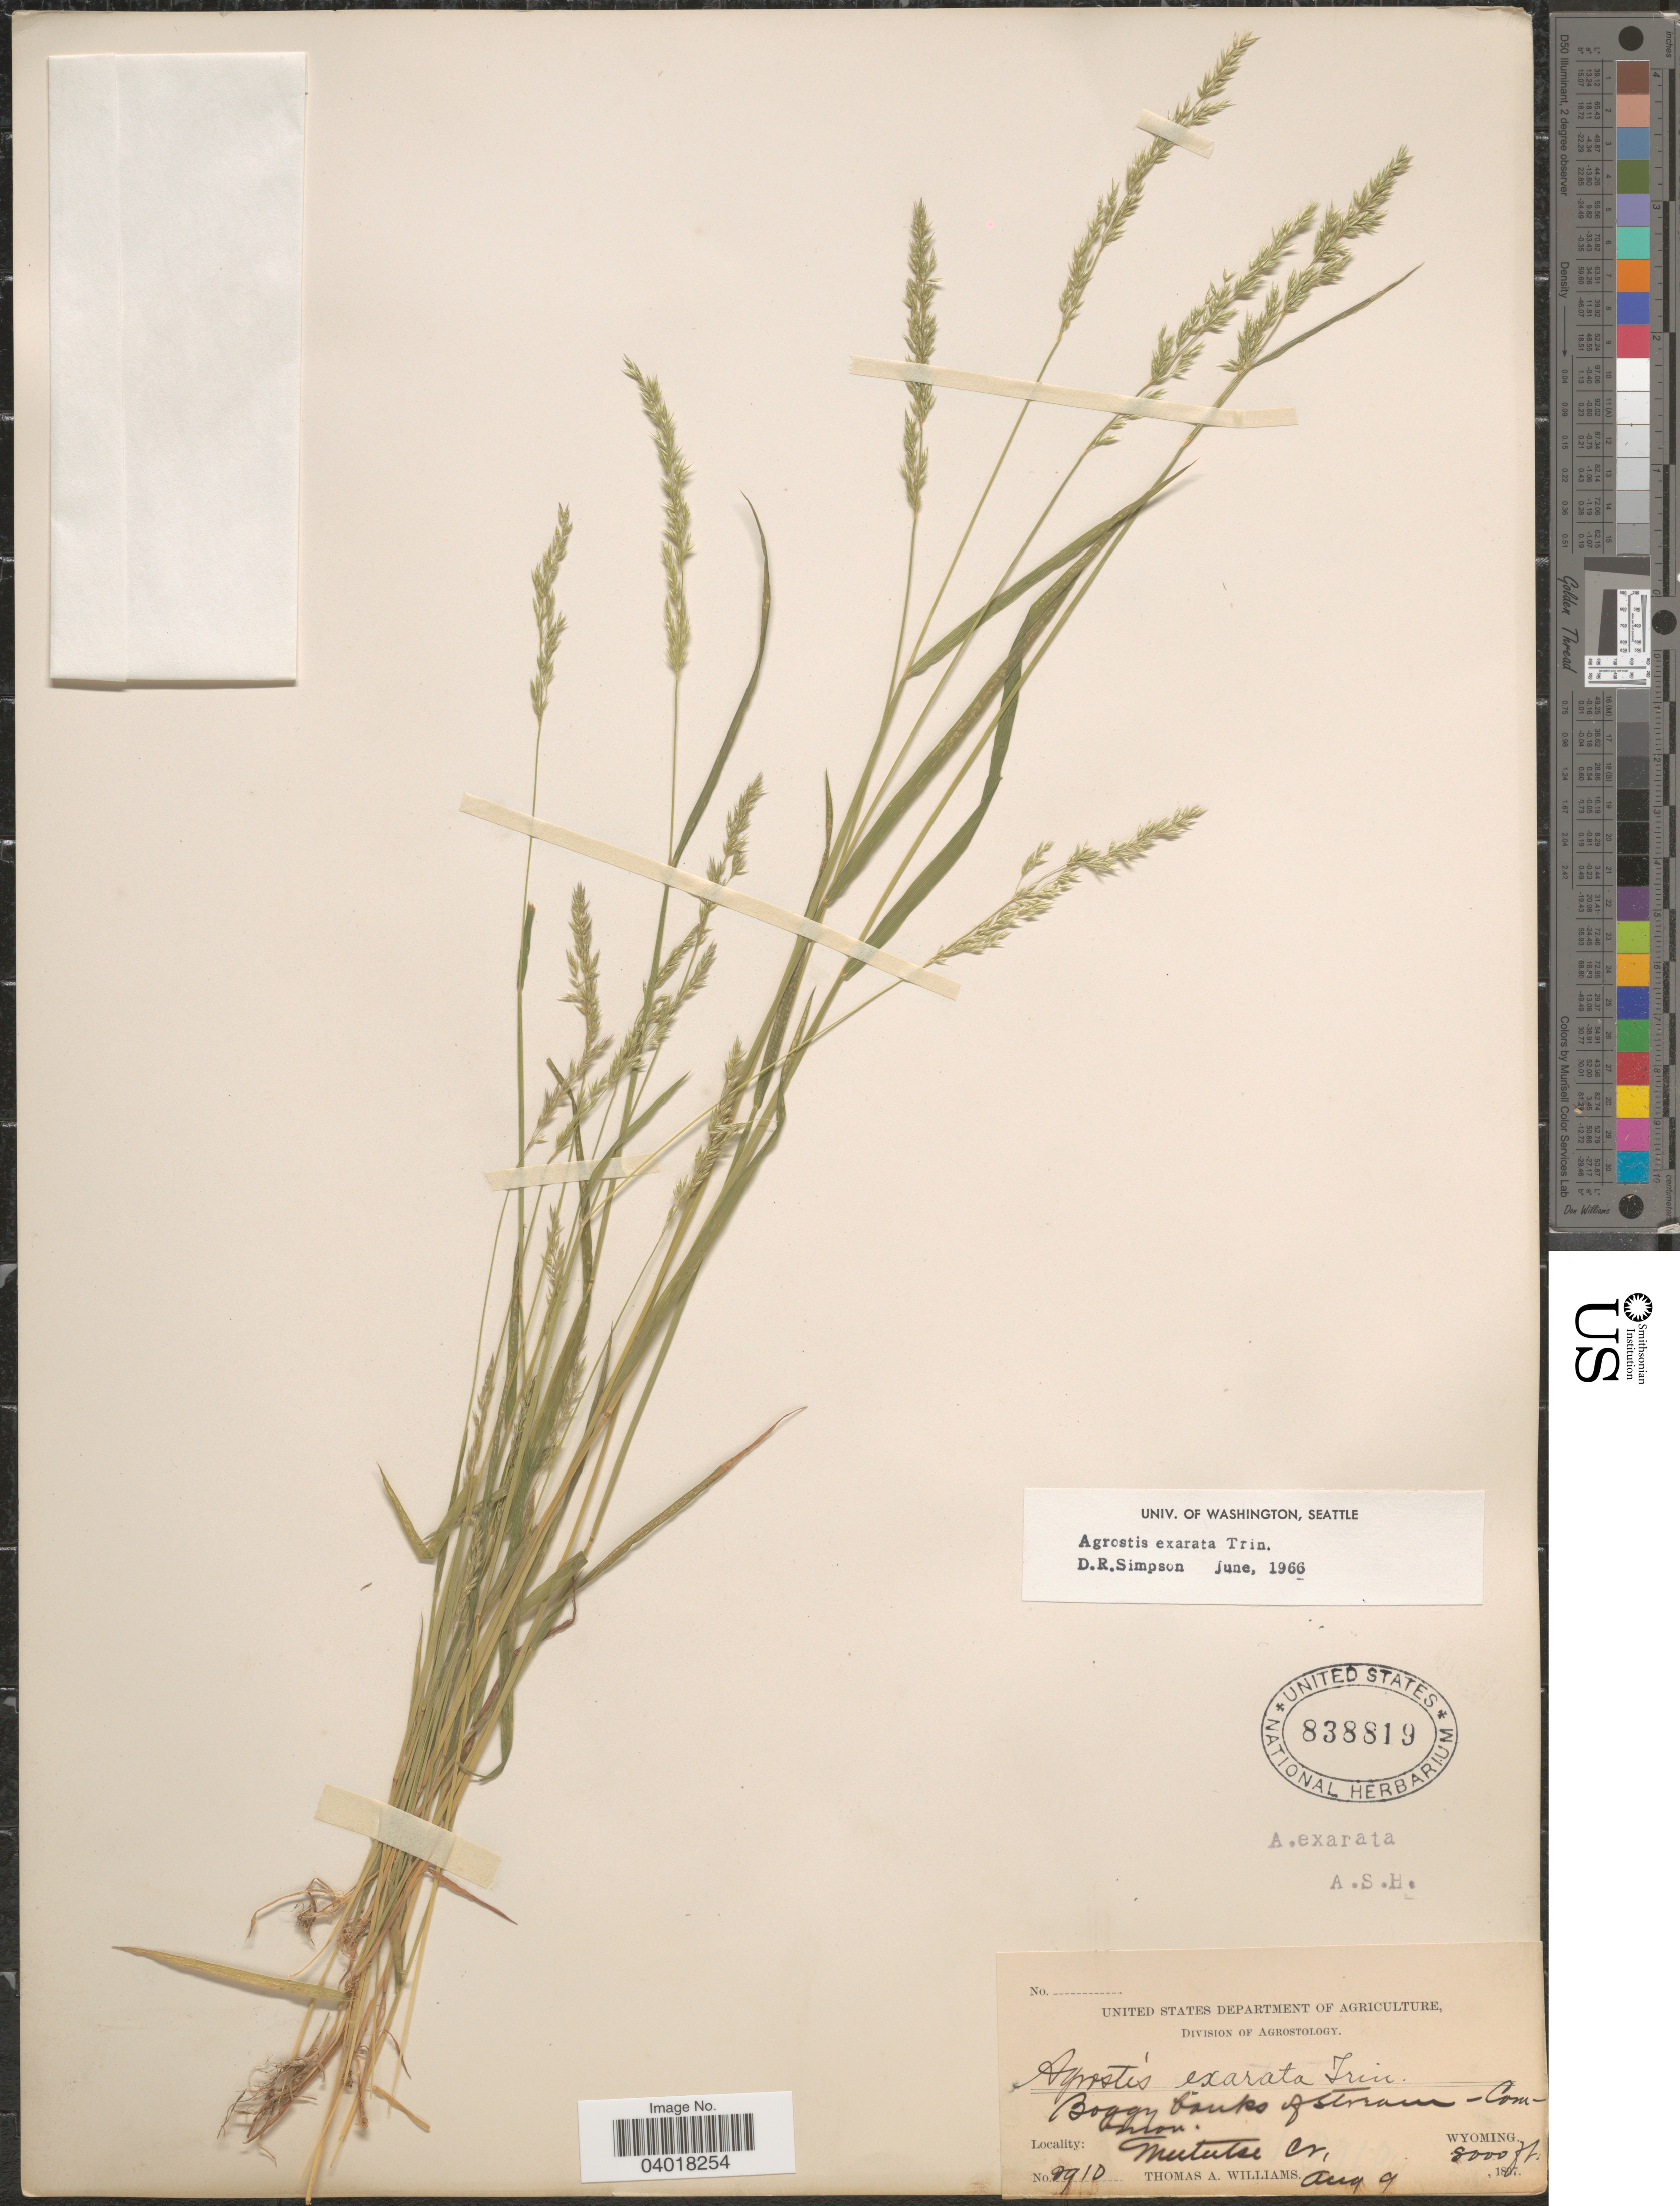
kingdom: Plantae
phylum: Tracheophyta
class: Liliopsida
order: Poales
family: Poaceae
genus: Agrostis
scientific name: Agrostis exarata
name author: Trin.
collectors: T. A. Williams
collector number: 8910*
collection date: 1897-08-09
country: United States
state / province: Wyoming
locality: Meeteetse Cr.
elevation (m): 2438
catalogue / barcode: US 838819